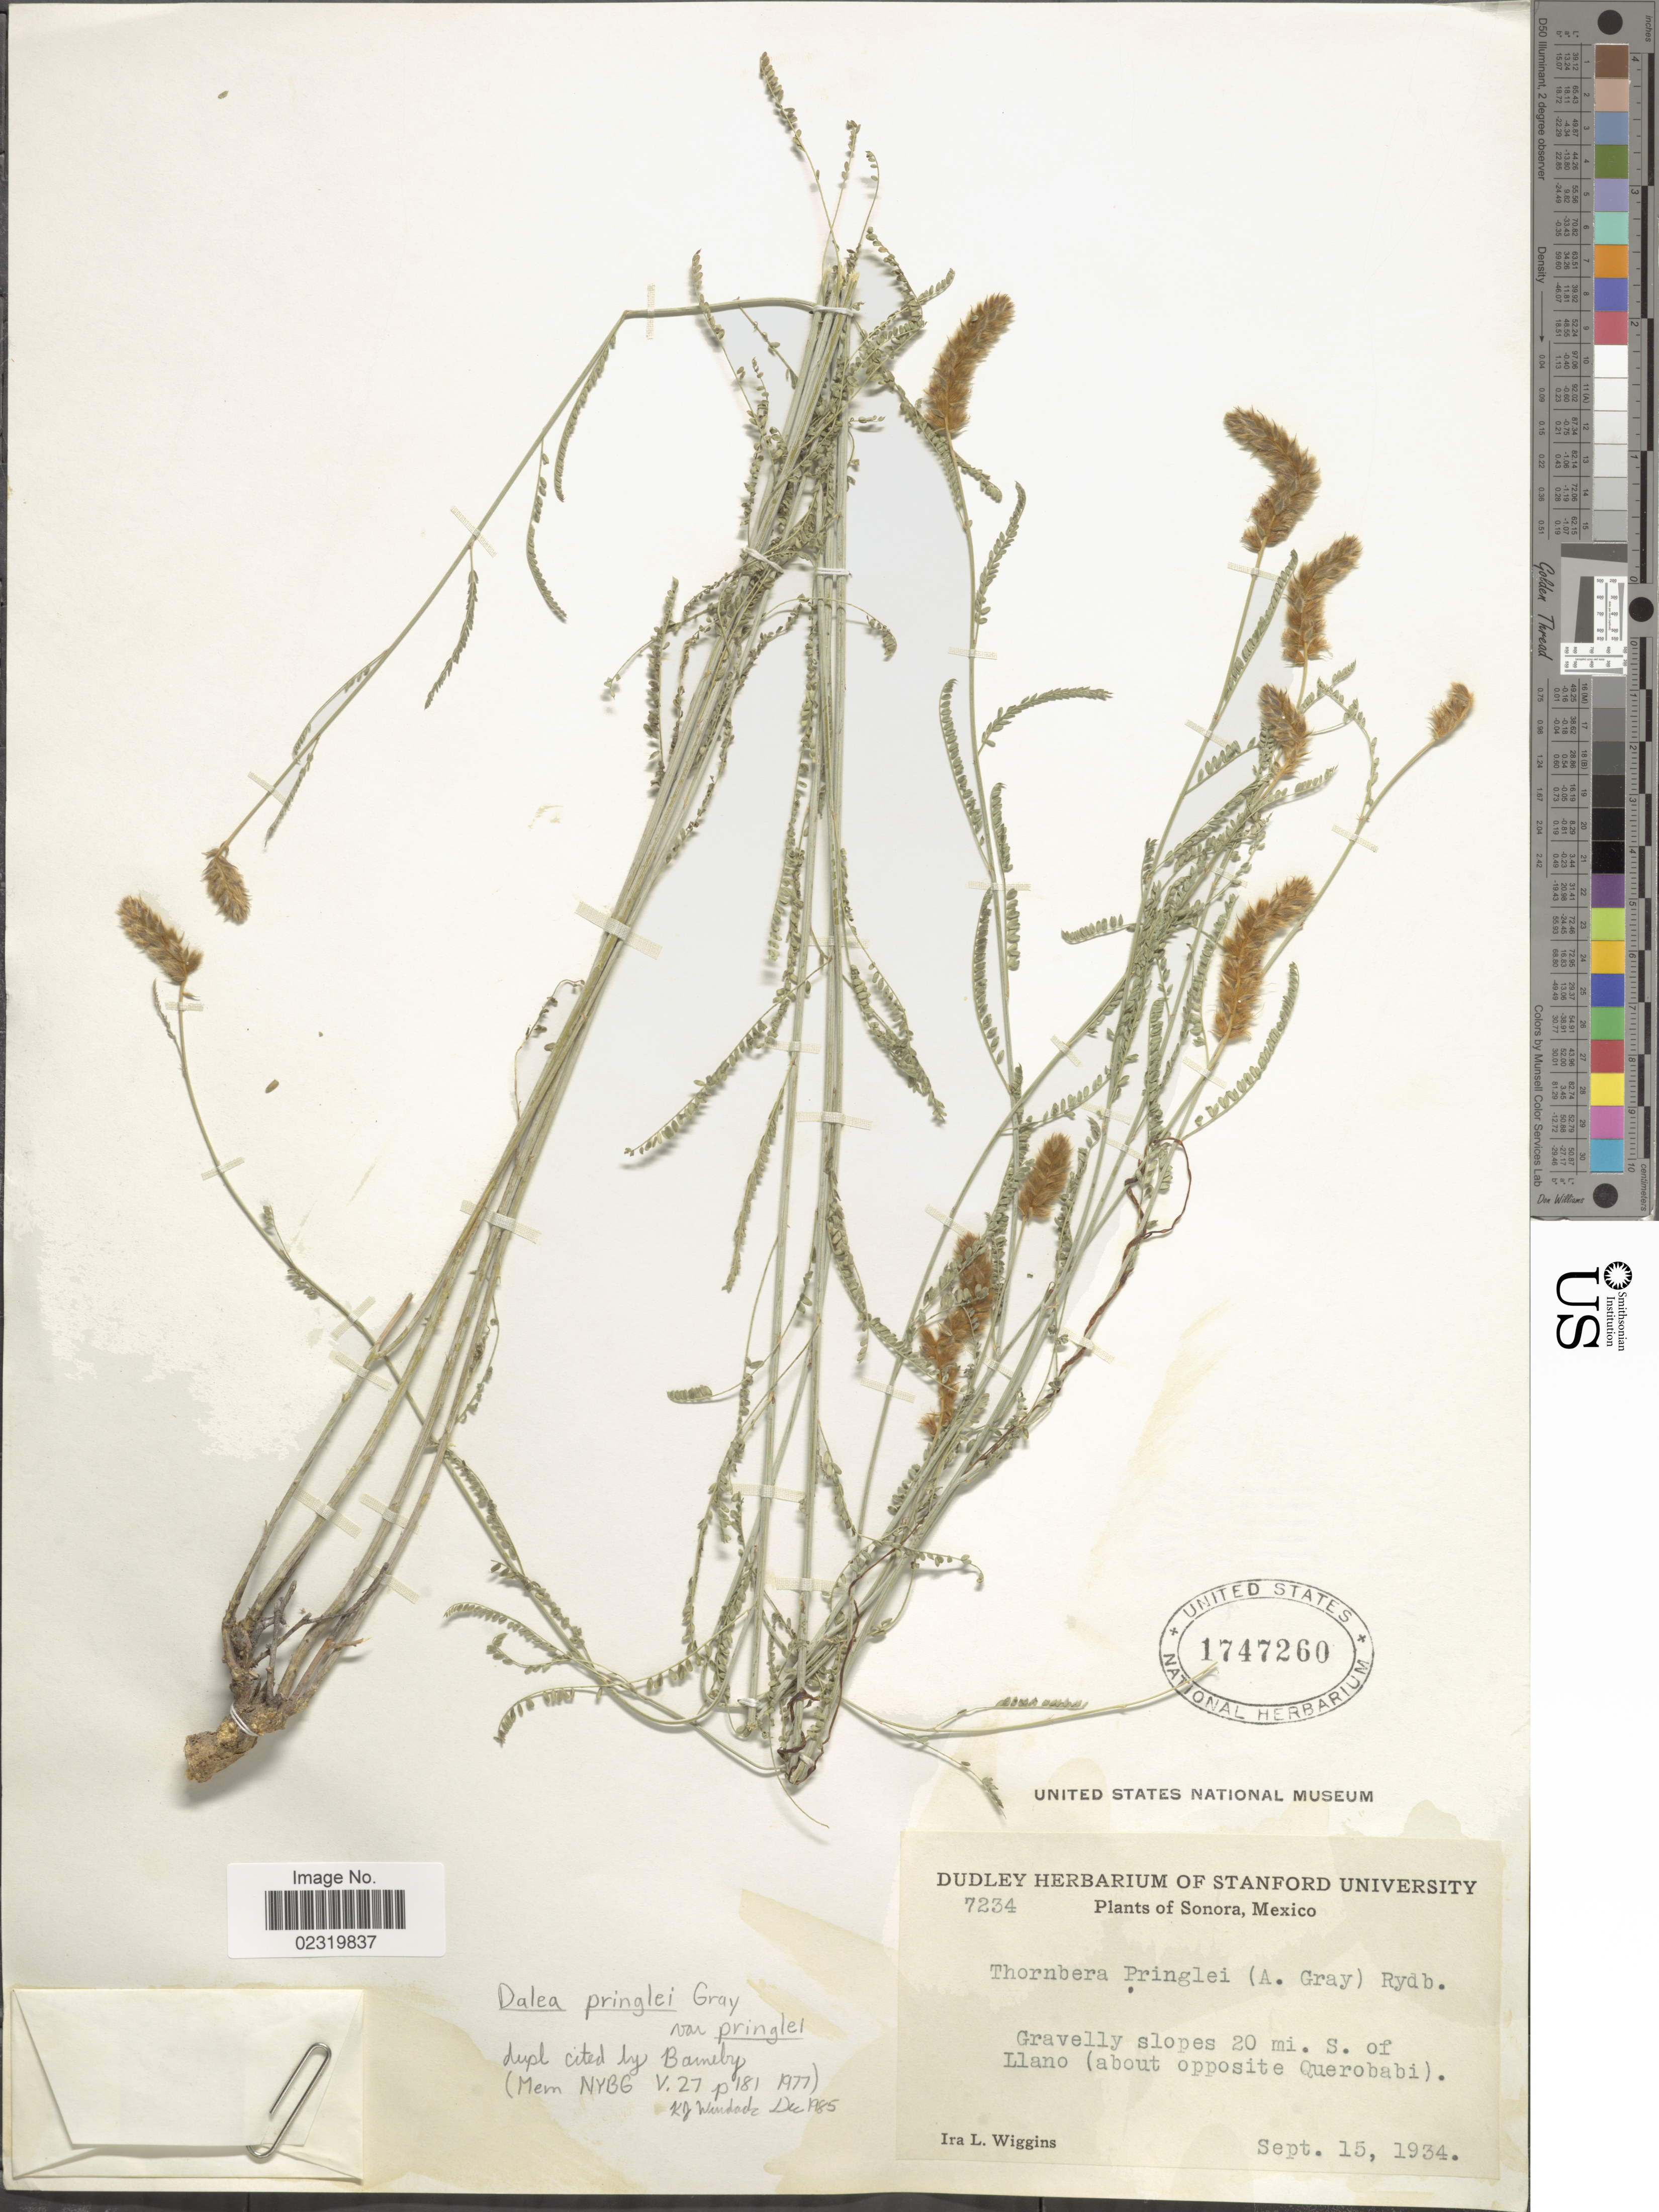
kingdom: Plantae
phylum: Tracheophyta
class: Magnoliopsida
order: Fabales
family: Fabaceae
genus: Dalea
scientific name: Dalea pringlei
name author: A. Gray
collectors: I. L. Wiggins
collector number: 7234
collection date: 1934-09-15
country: Mexico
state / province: Sonora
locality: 20 mi. S. of Llano (about opposite Querobabi)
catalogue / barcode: US 1747260